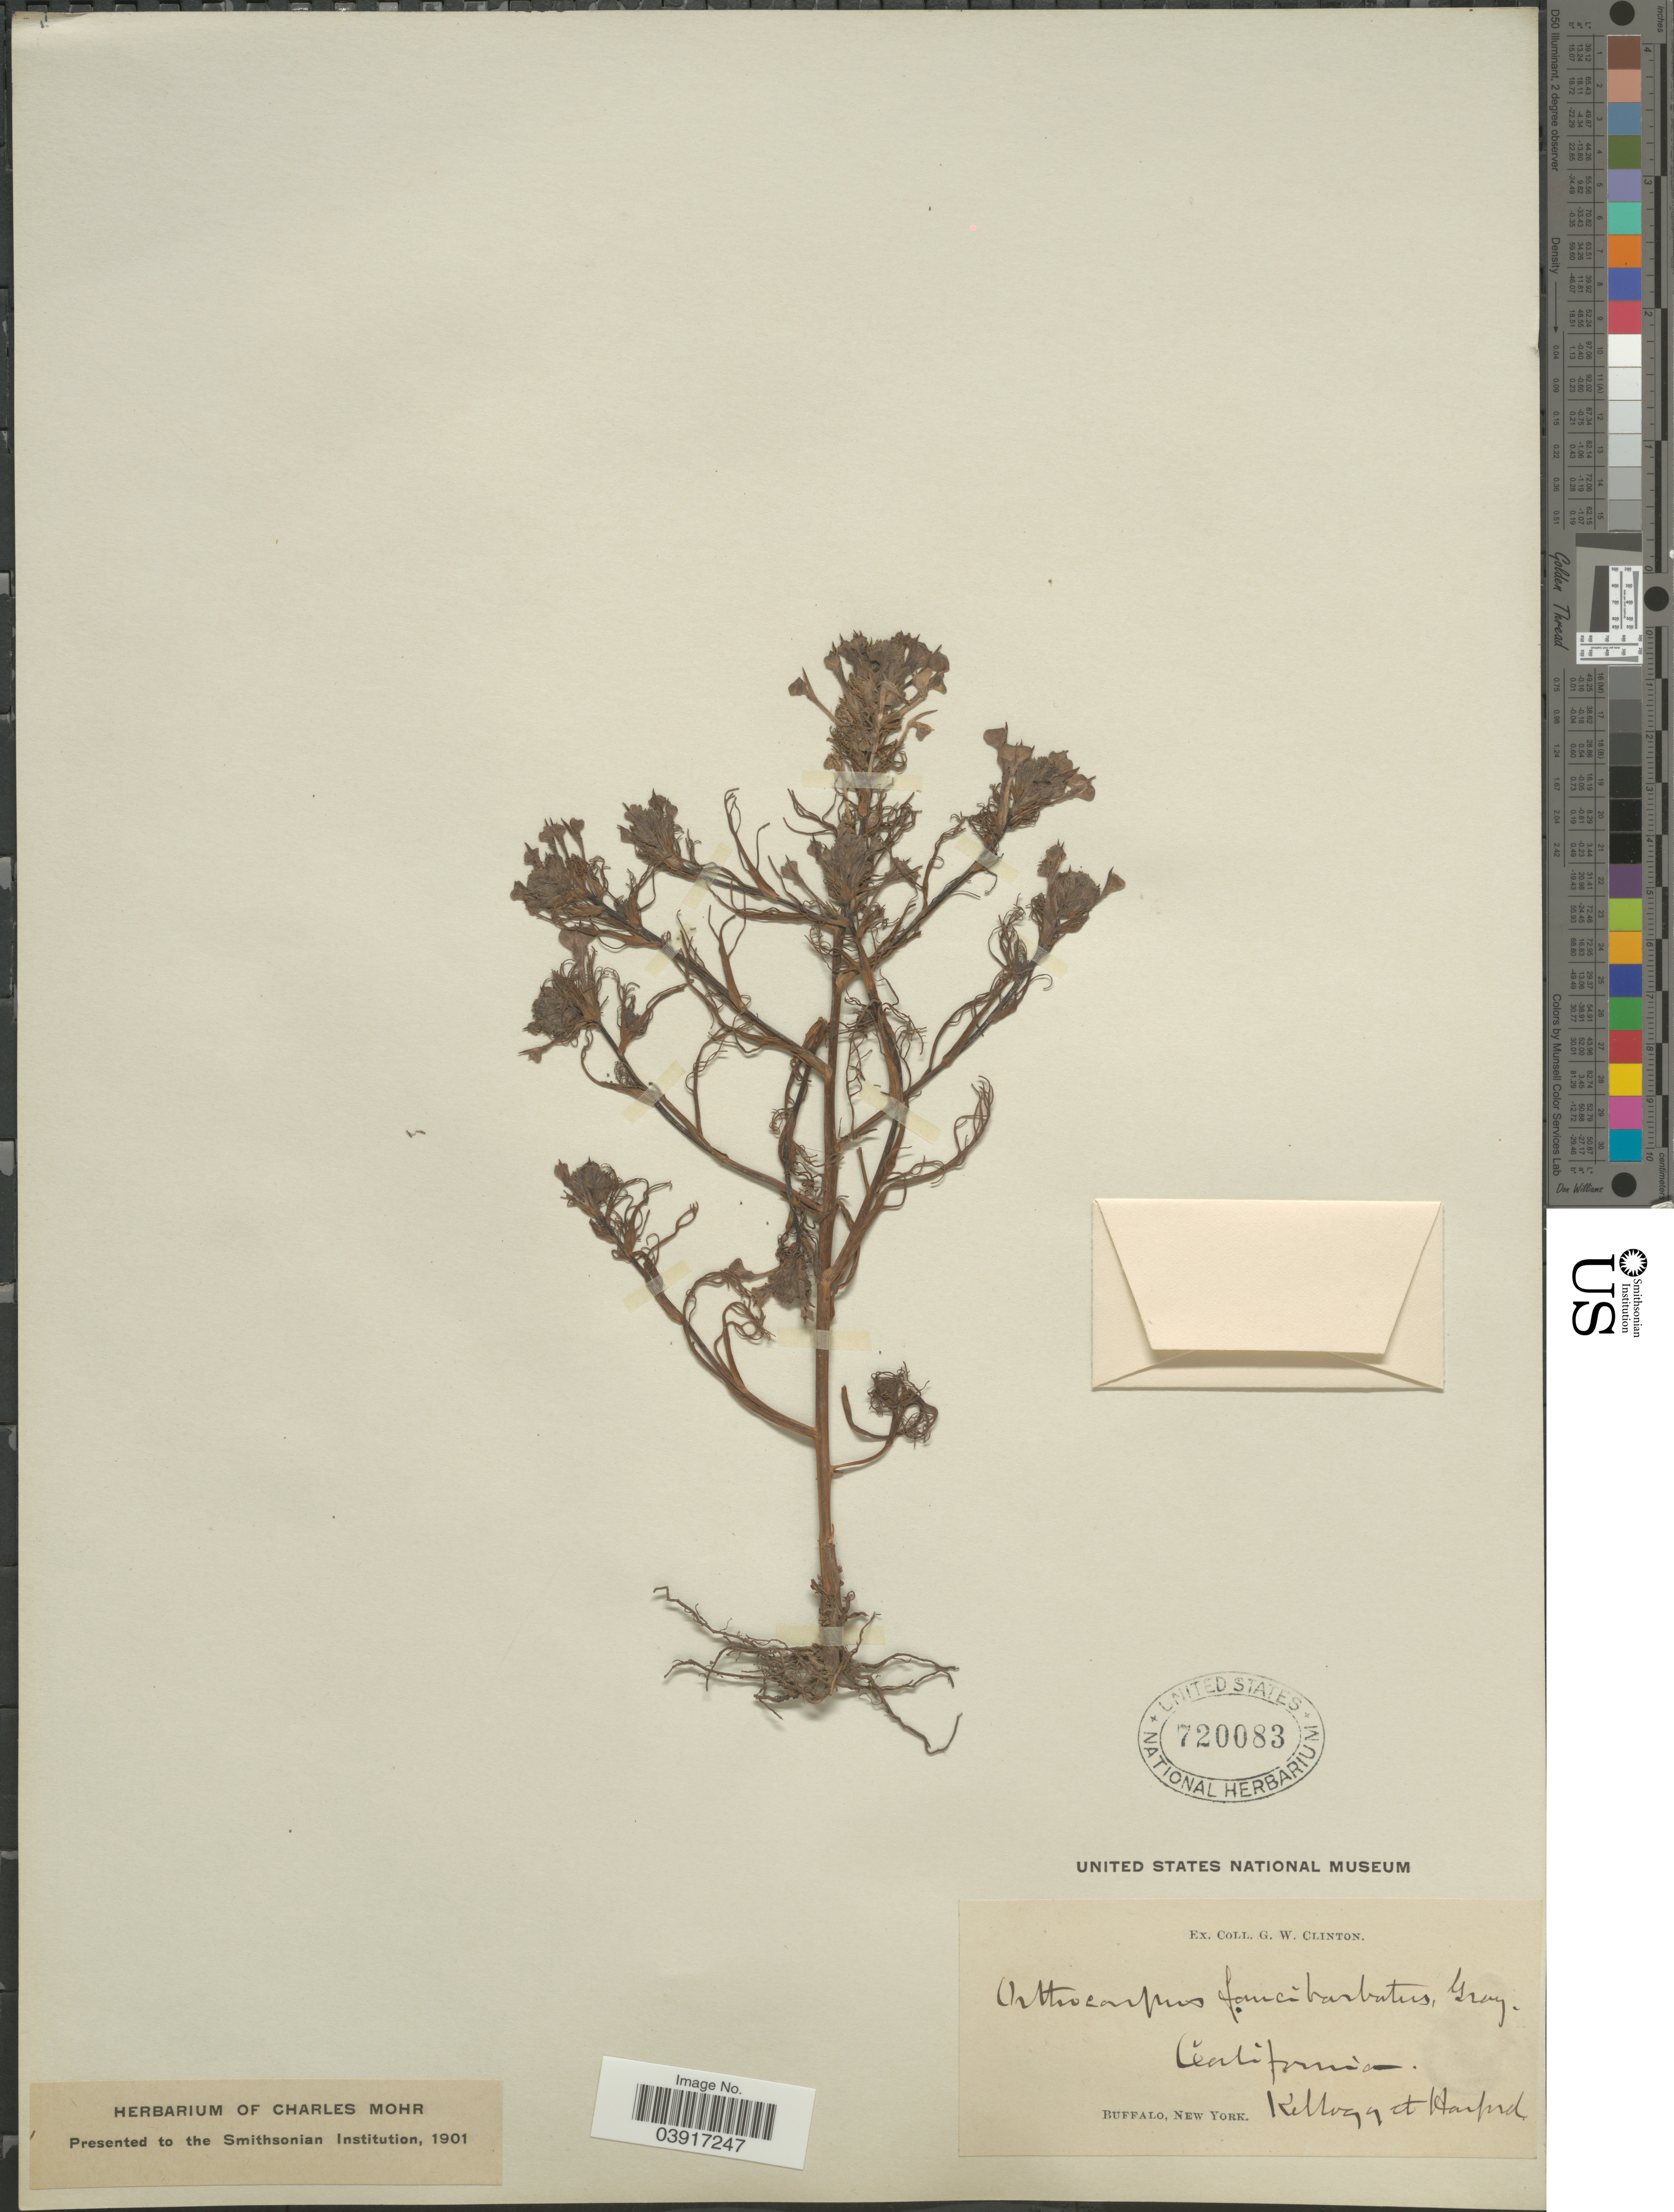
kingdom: Plantae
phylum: Tracheophyta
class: Magnoliopsida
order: Lamiales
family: Orobanchaceae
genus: Orthocarpus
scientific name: Orthocarpus faucibarbatus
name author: A. Gray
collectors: -- Kellogg & Harford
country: United States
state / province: California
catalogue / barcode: US 720083